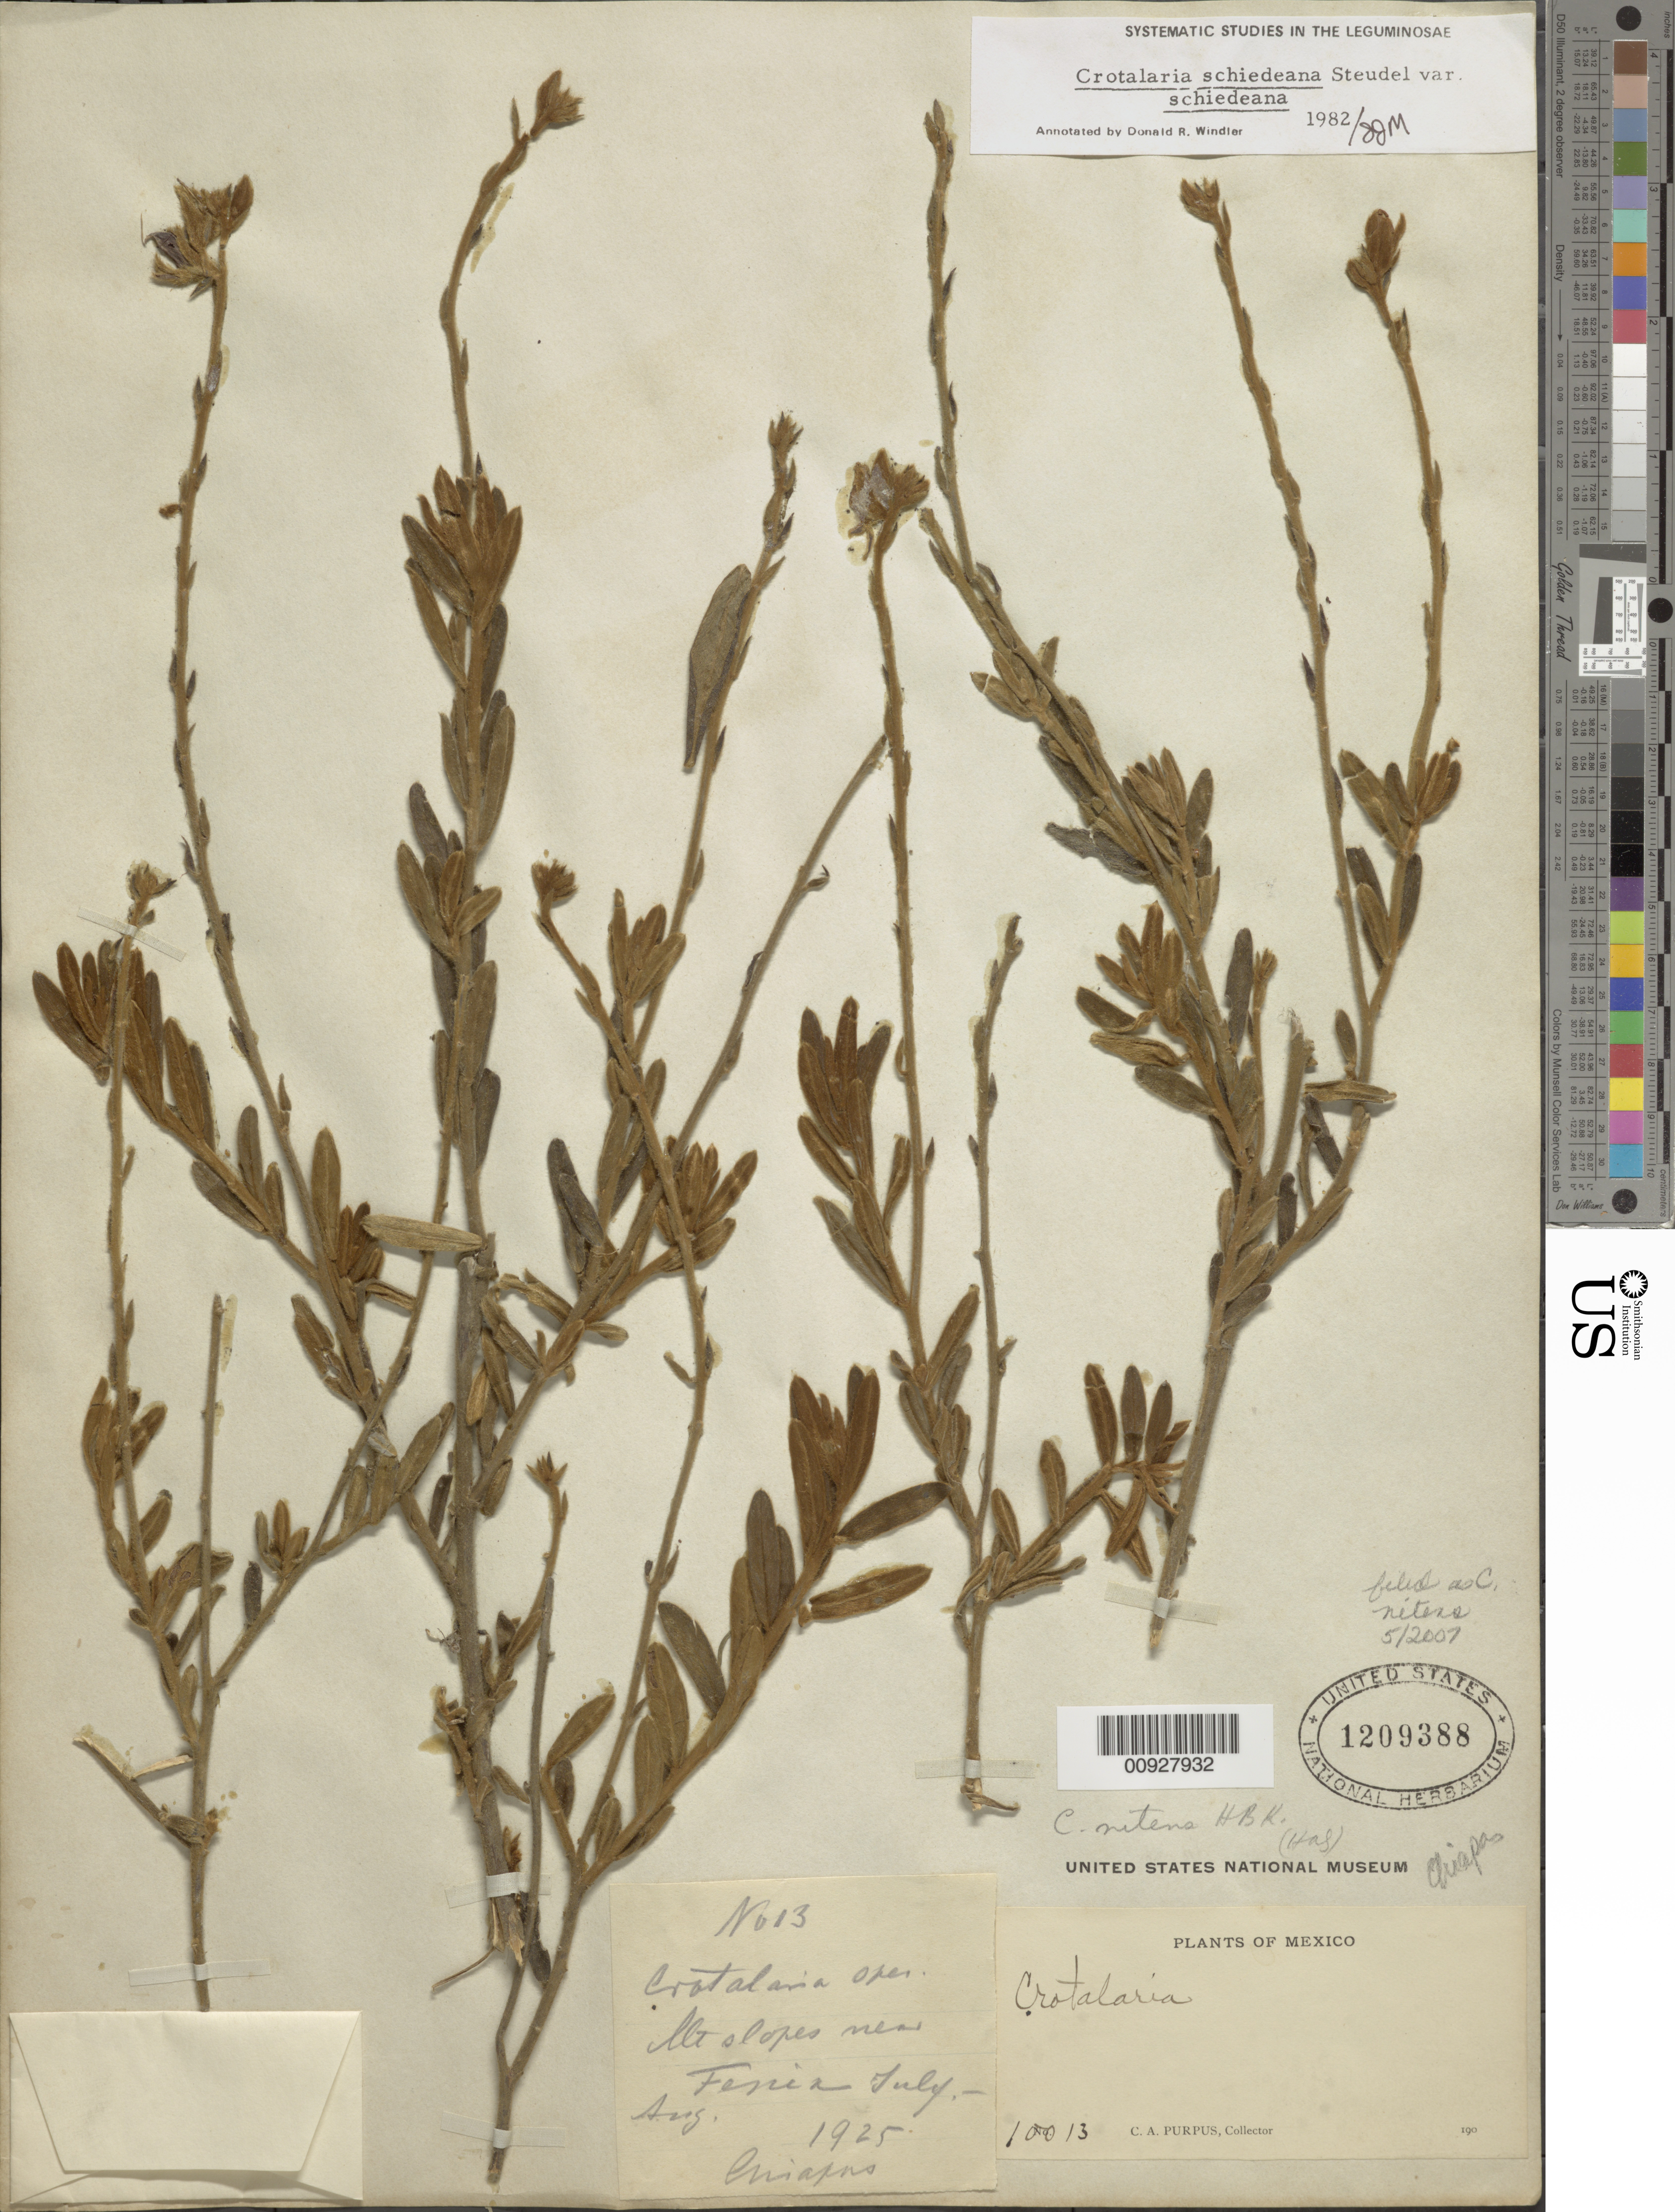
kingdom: Plantae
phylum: Tracheophyta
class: Magnoliopsida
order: Fabales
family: Fabaceae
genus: Crotalaria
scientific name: Crotalaria nitens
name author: Kunth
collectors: C. A. Purpus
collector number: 10013 or 13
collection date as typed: Jul 1925 to -- Aug 1925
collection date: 1925-07/1925-08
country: Mexico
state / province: Chiapas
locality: Near Fenia.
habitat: Mountain slopes.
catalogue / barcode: US 1209388